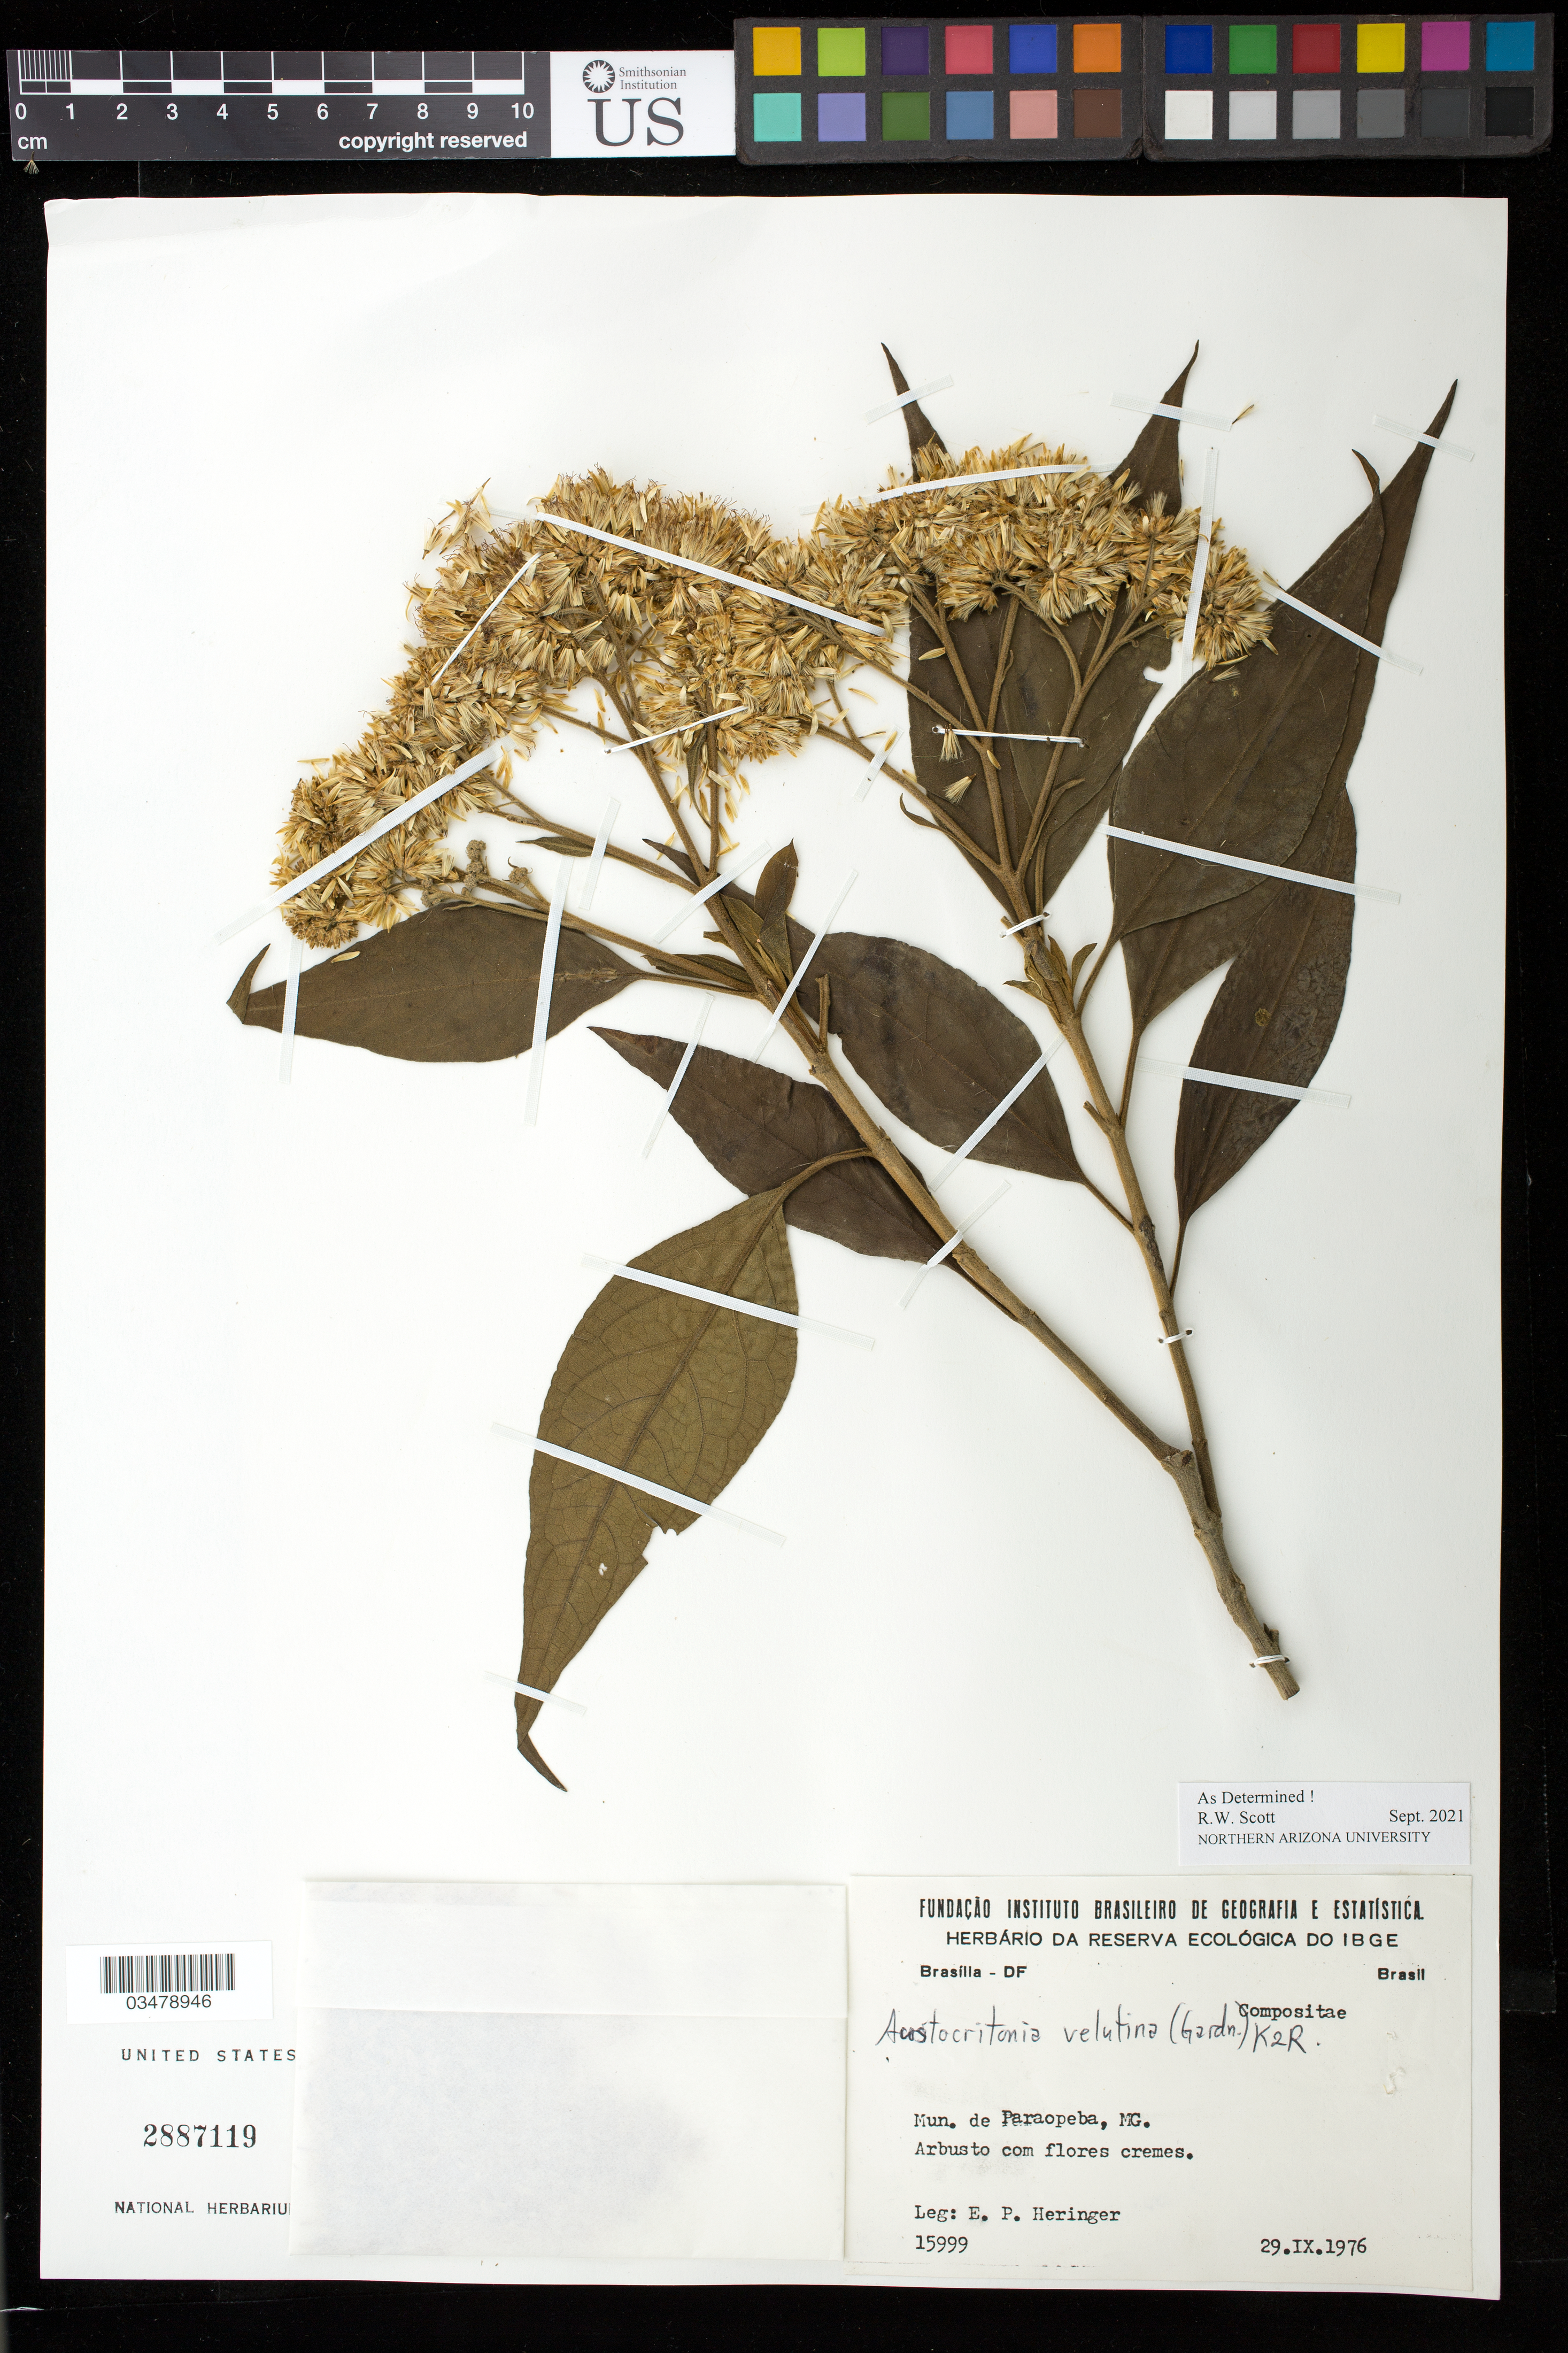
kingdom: Plantae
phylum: Tracheophyta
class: Magnoliopsida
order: Asterales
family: Asteraceae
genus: Austrocritonia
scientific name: Austrocritonia velutina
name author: (Gardner) R.M. King & H. Rob.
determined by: Scott, R. W.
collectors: E. P. Heringer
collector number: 15999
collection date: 1976-09-29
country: Brazil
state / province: Minas Gerais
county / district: Paraopeba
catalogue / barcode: US 2887119